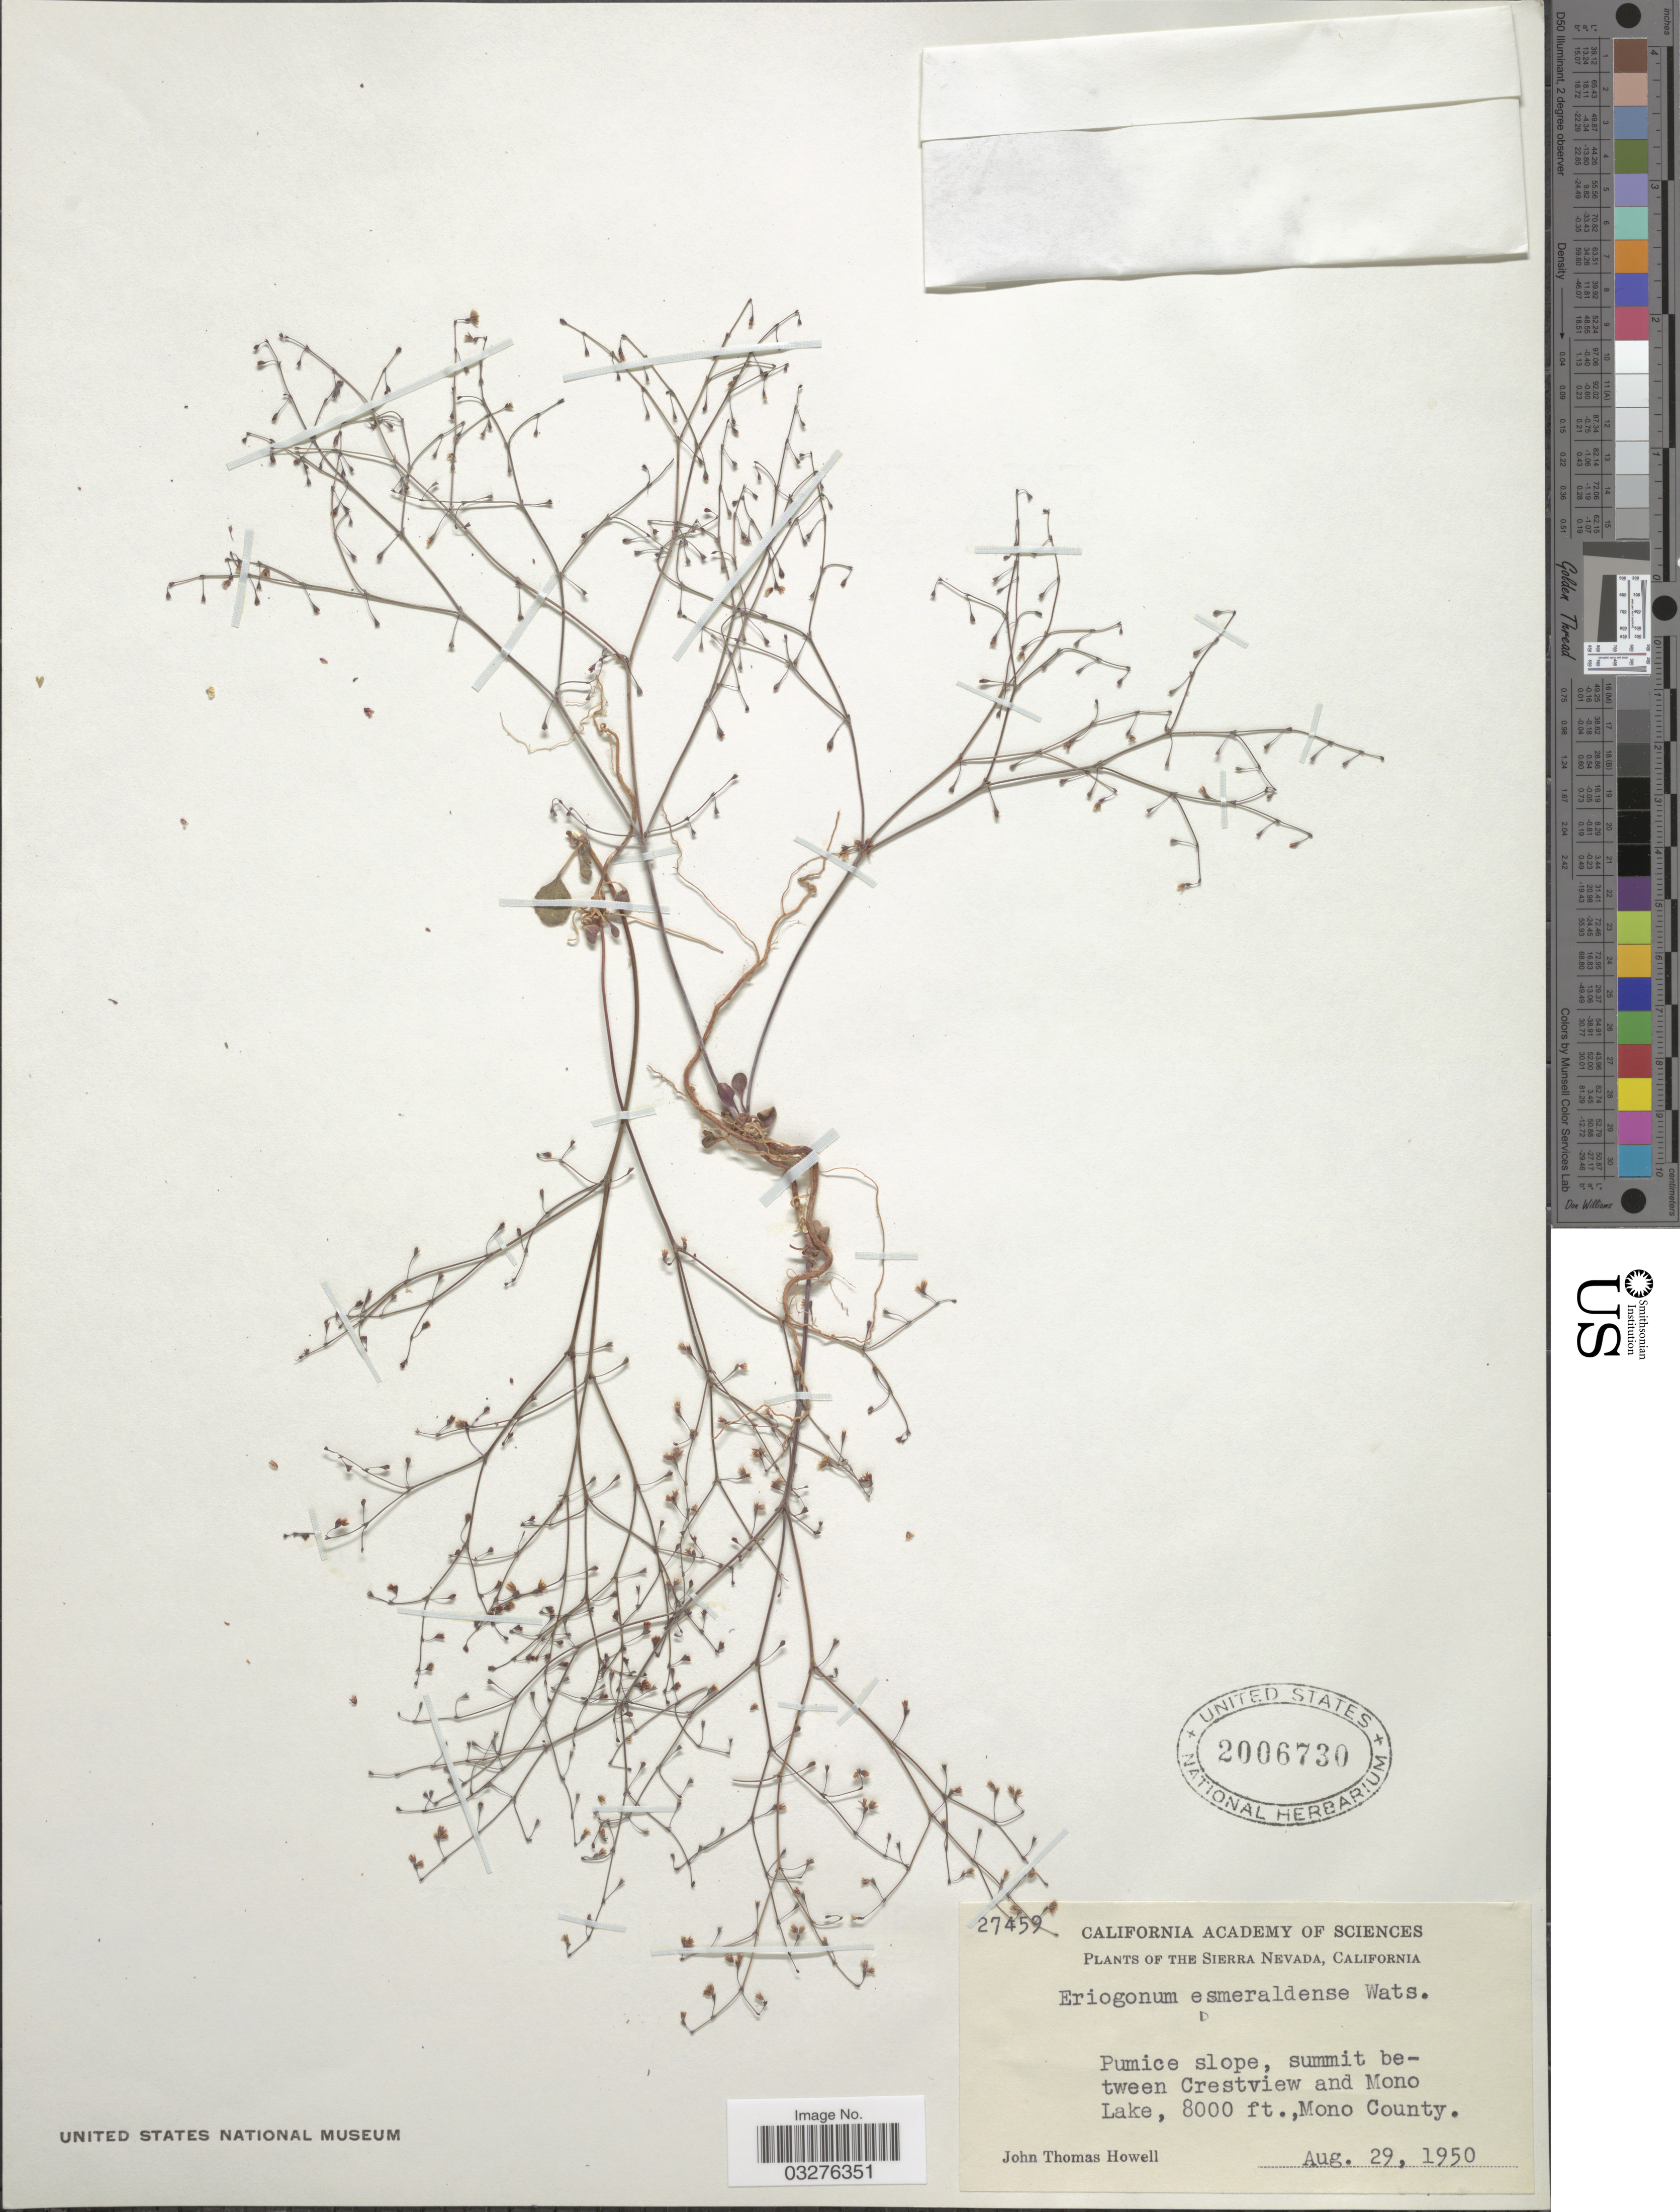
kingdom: Plantae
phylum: Tracheophyta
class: Magnoliopsida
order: Caryophyllales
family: Polygonaceae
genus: Eriogonum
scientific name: Eriogonum esmeraldense var. esmeraldense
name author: S. Watson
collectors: J. T. Howell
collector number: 27459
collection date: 1950-08-29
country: United States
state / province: California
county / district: Mono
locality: The Sierra Nevada, Pumice slope, summit between Crestview and Mono Lake, Mono County.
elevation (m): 2438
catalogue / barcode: US 2006730